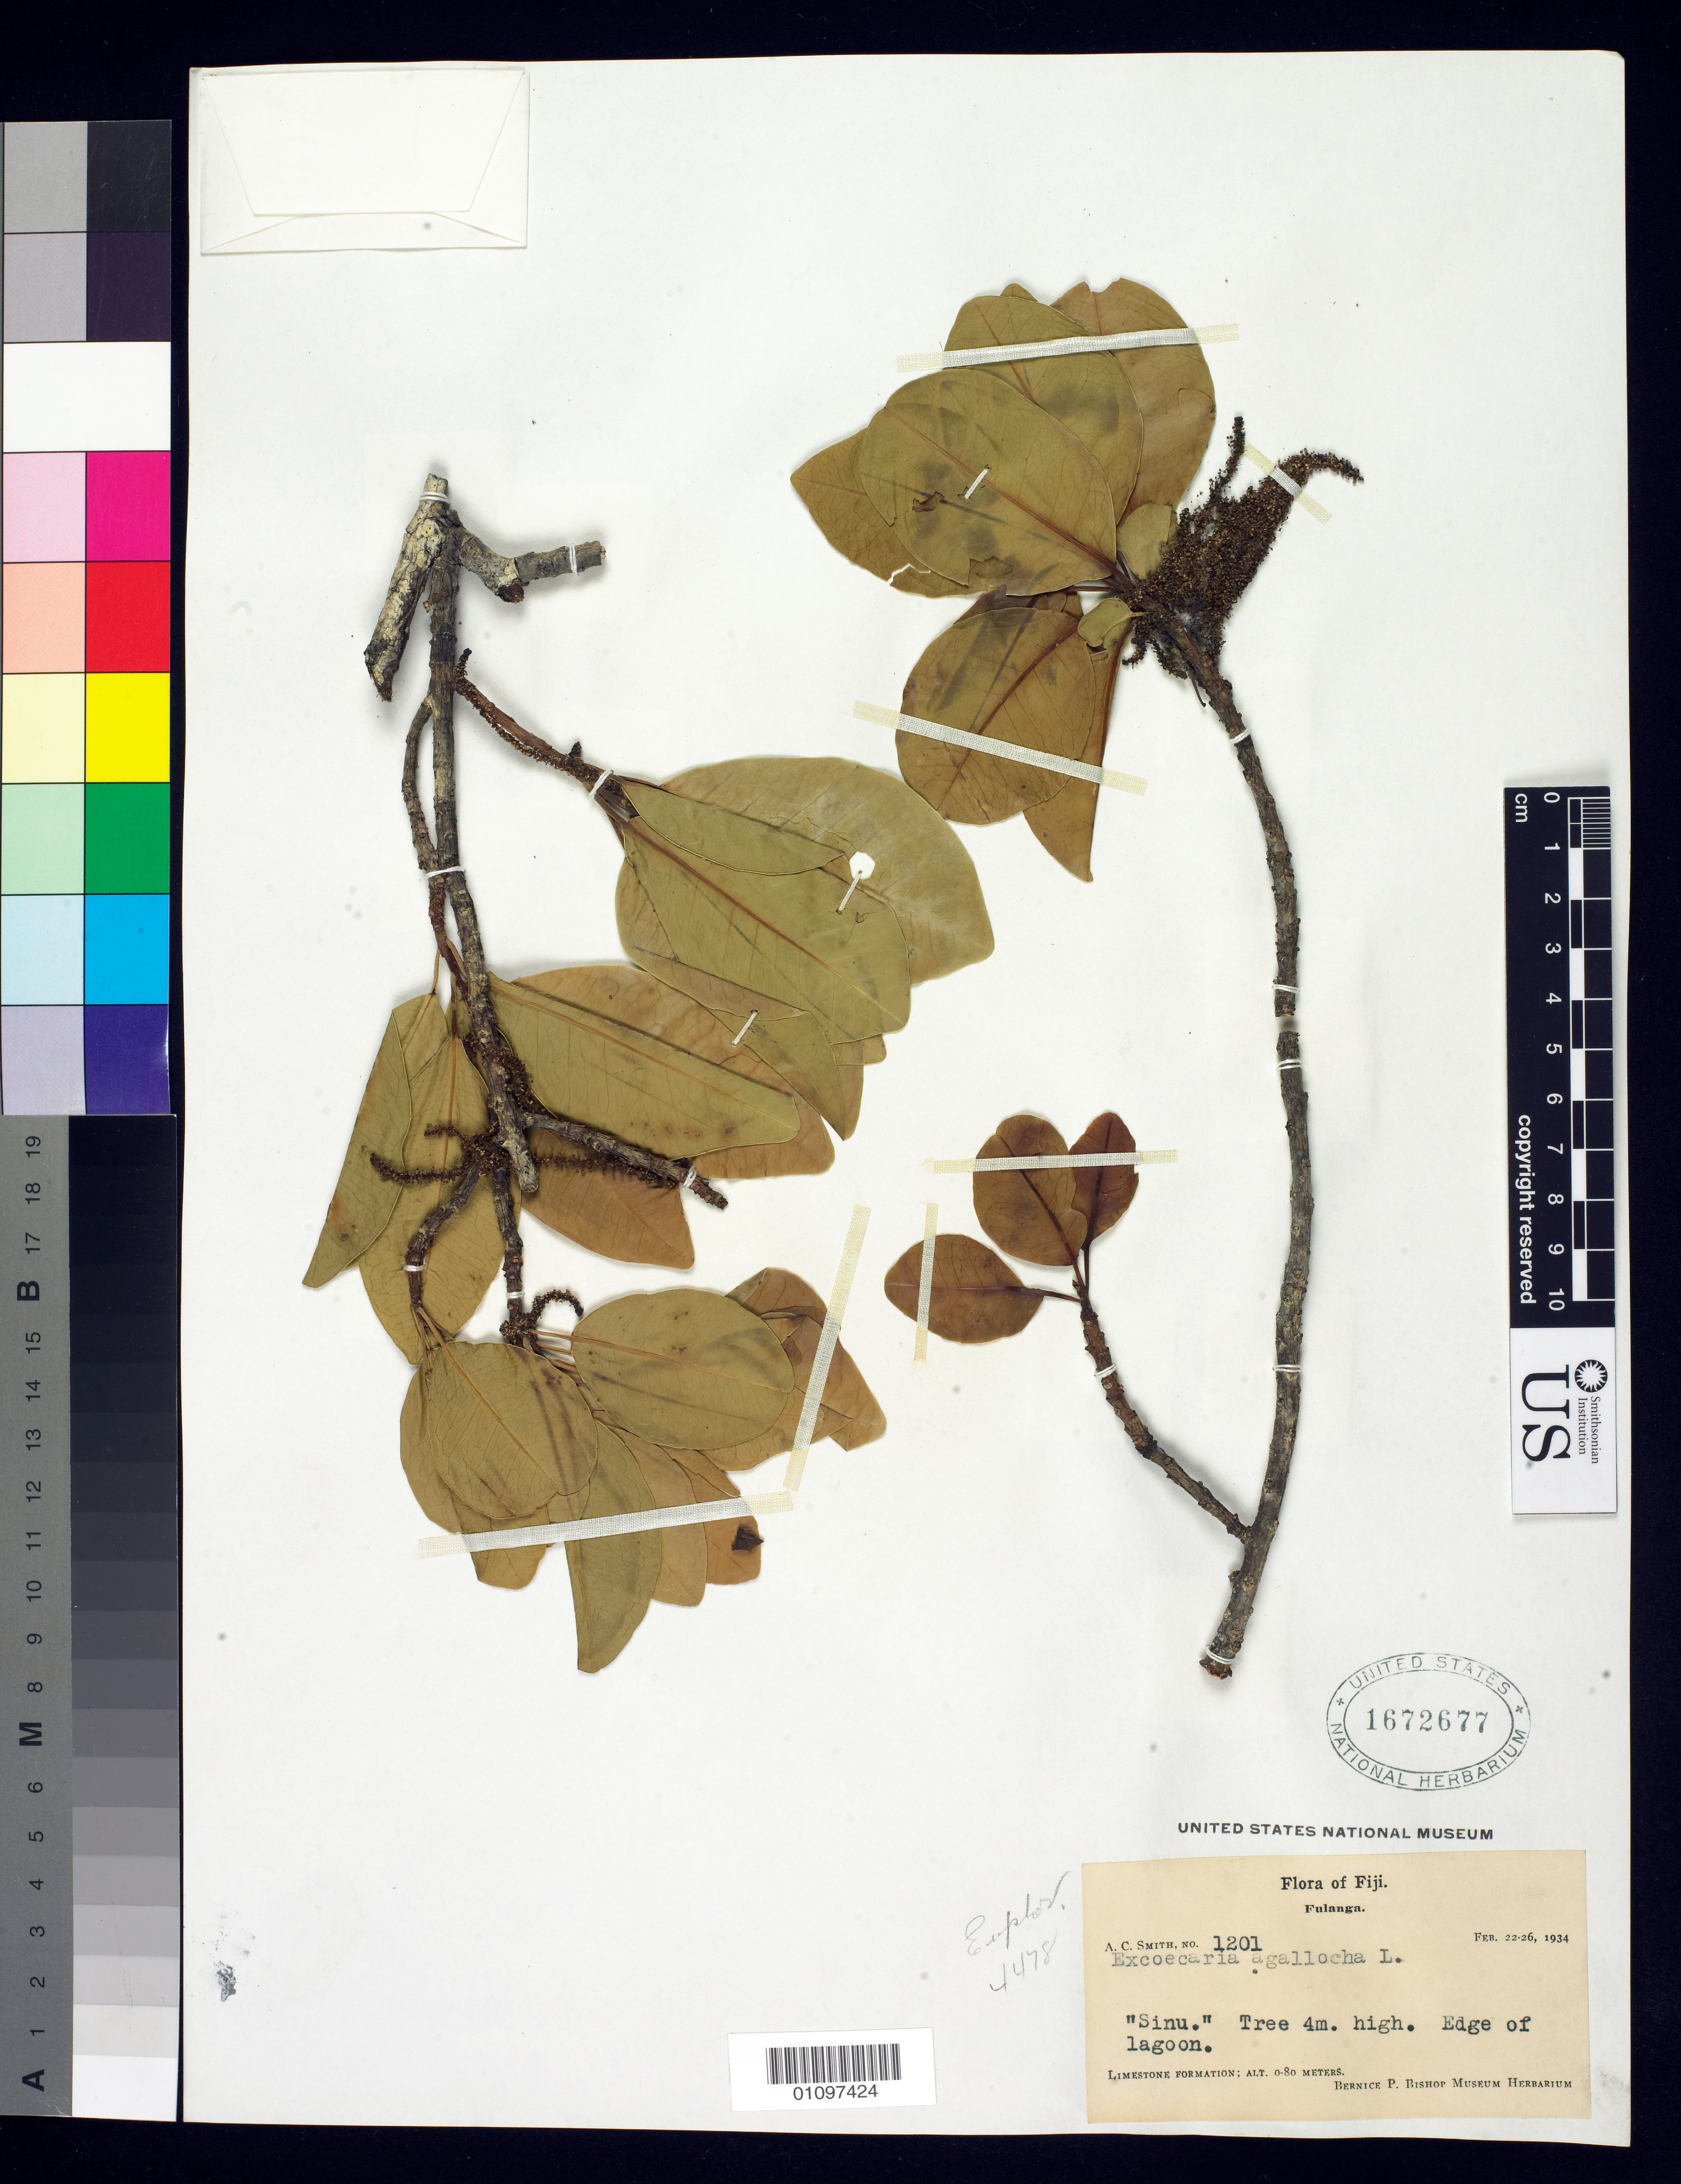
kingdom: Plantae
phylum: Tracheophyta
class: Magnoliopsida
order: Malpighiales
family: Euphorbiaceae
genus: Excoecaria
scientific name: Excoecaria agallocha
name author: L.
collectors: A. C. Smith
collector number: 1201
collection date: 1934-02-22/1934-02-26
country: Fiji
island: Fulaga [Fulanga]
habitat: edge of lagoon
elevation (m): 0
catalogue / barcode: US 1672677